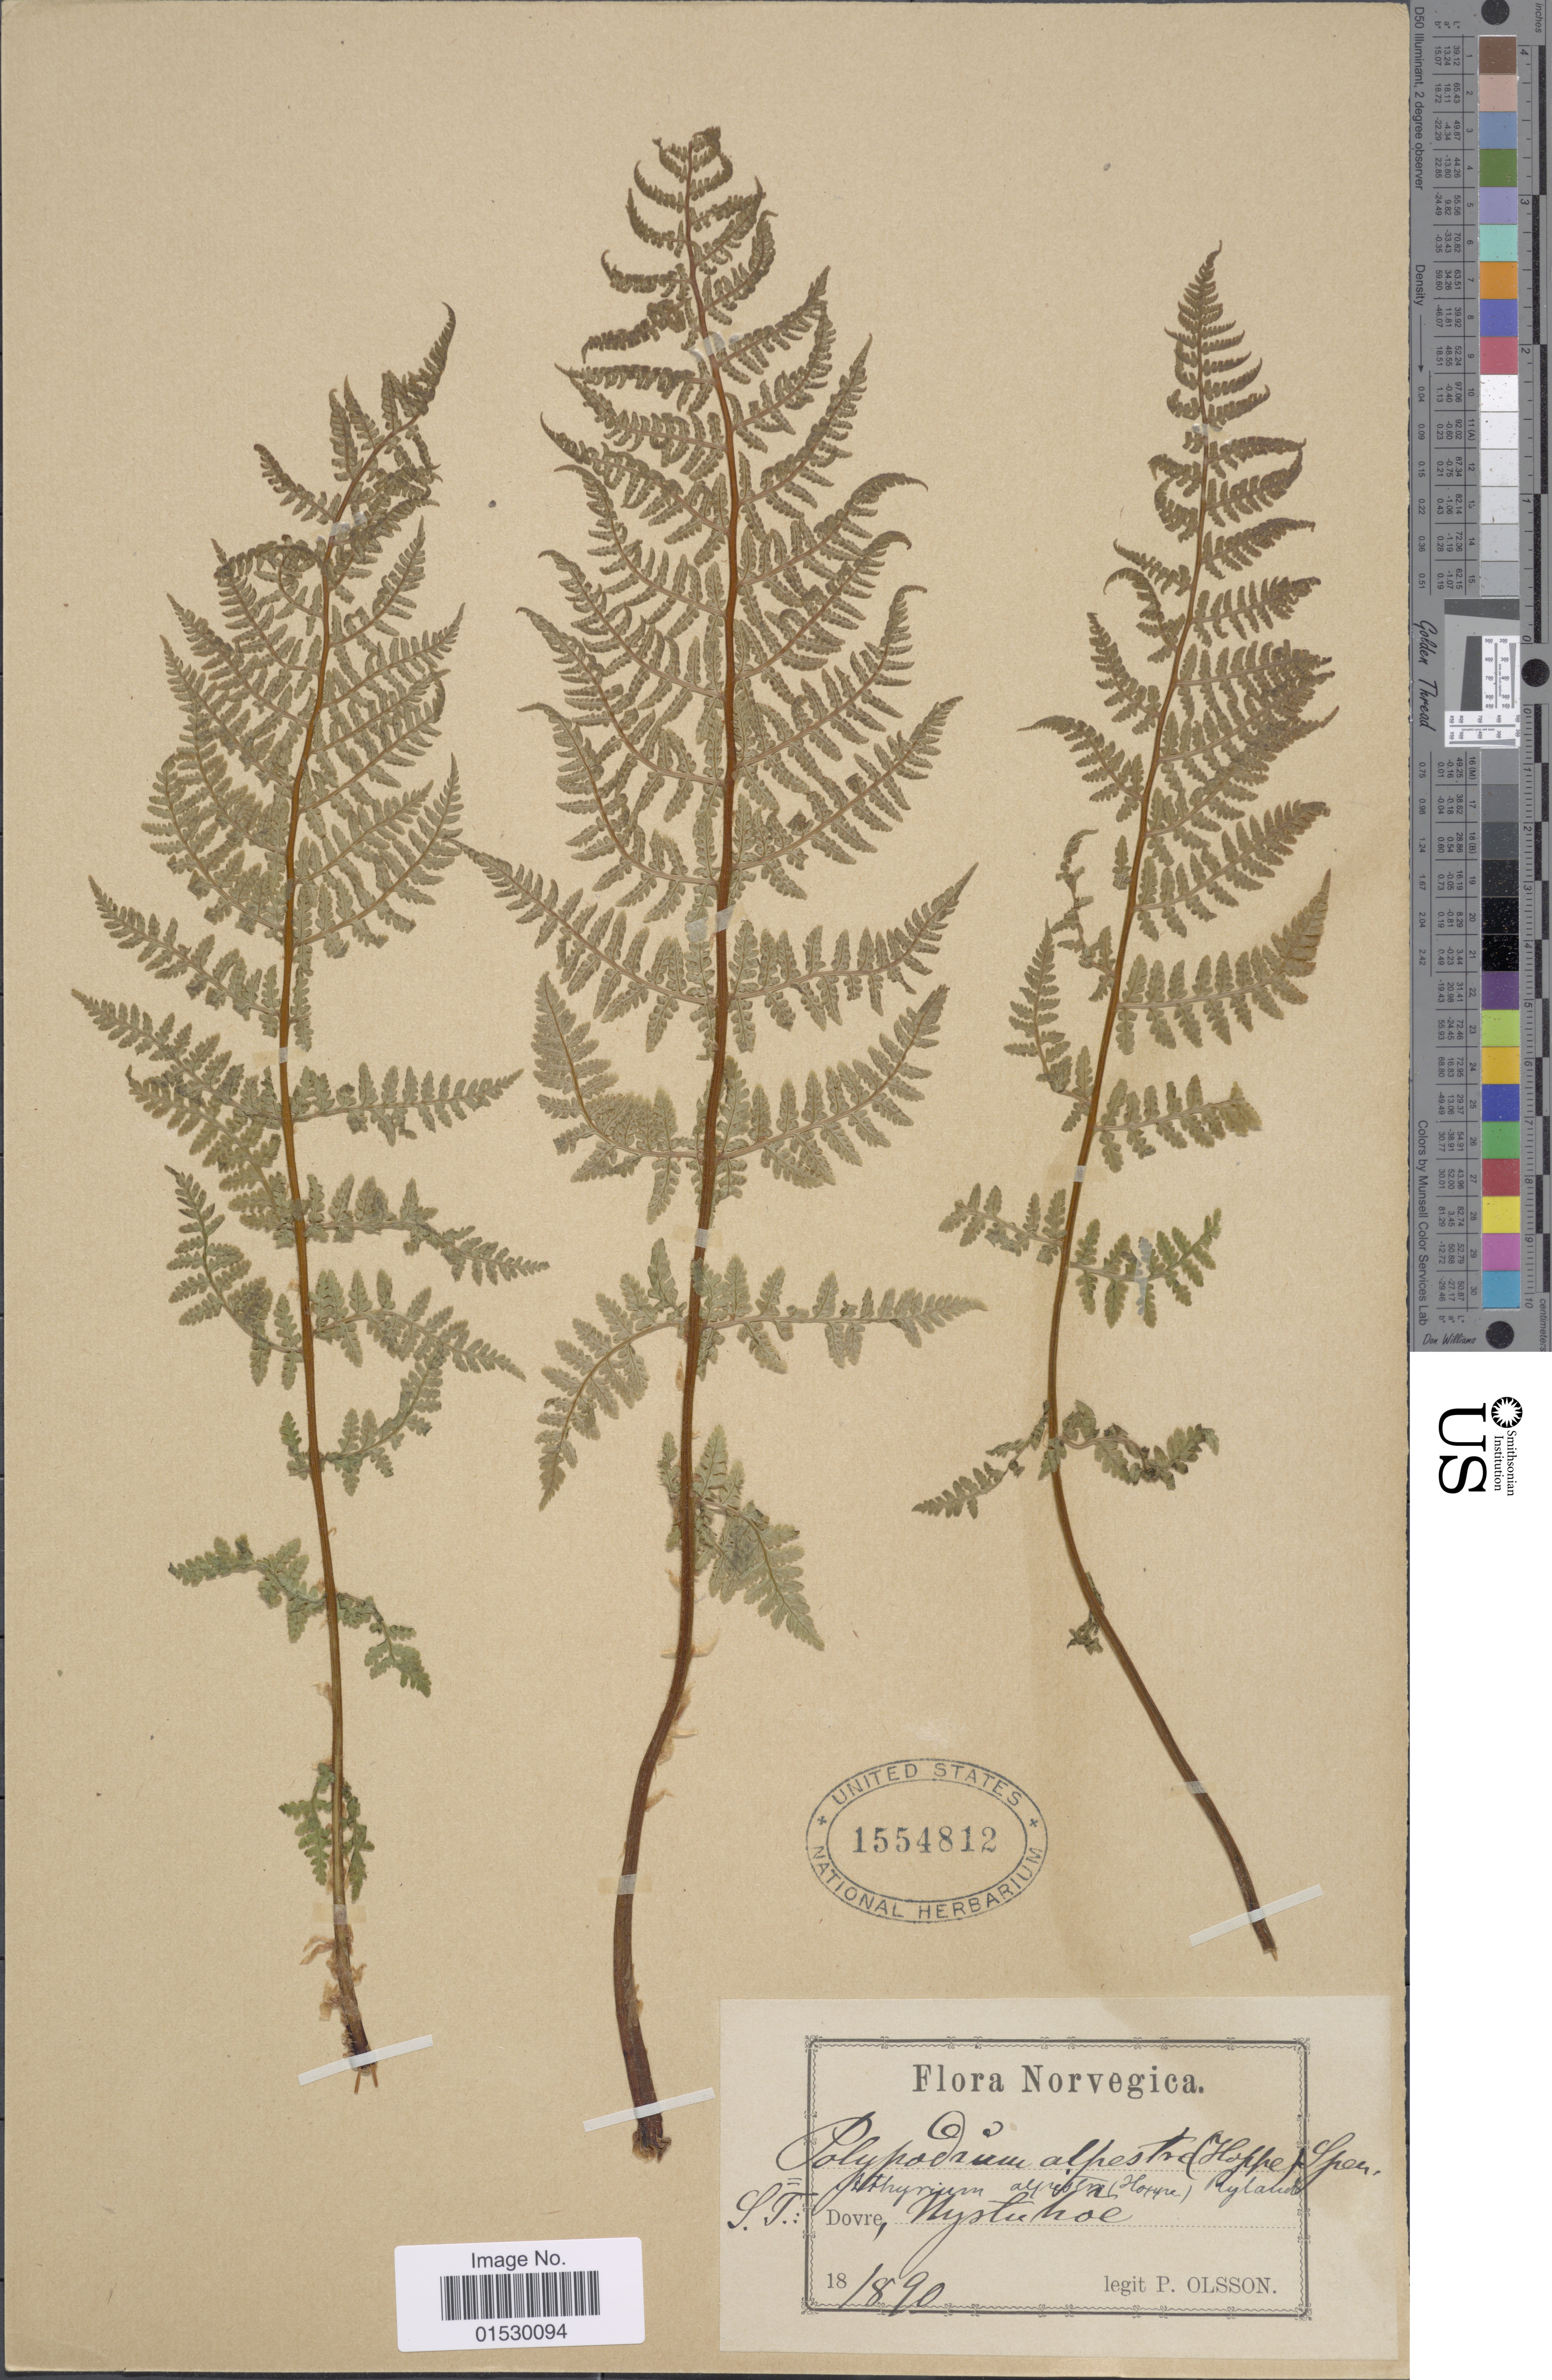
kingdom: Plantae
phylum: Tracheophyta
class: Polypodiopsida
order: Polypodiales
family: Athyriaceae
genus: Athyrium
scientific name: Athyrium alpestre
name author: (Hoppe) Rylands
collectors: P. Olsson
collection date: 1890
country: Norway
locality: Norvegica, S.T.: Dovre, Nystuhoe.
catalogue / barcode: US 1554812